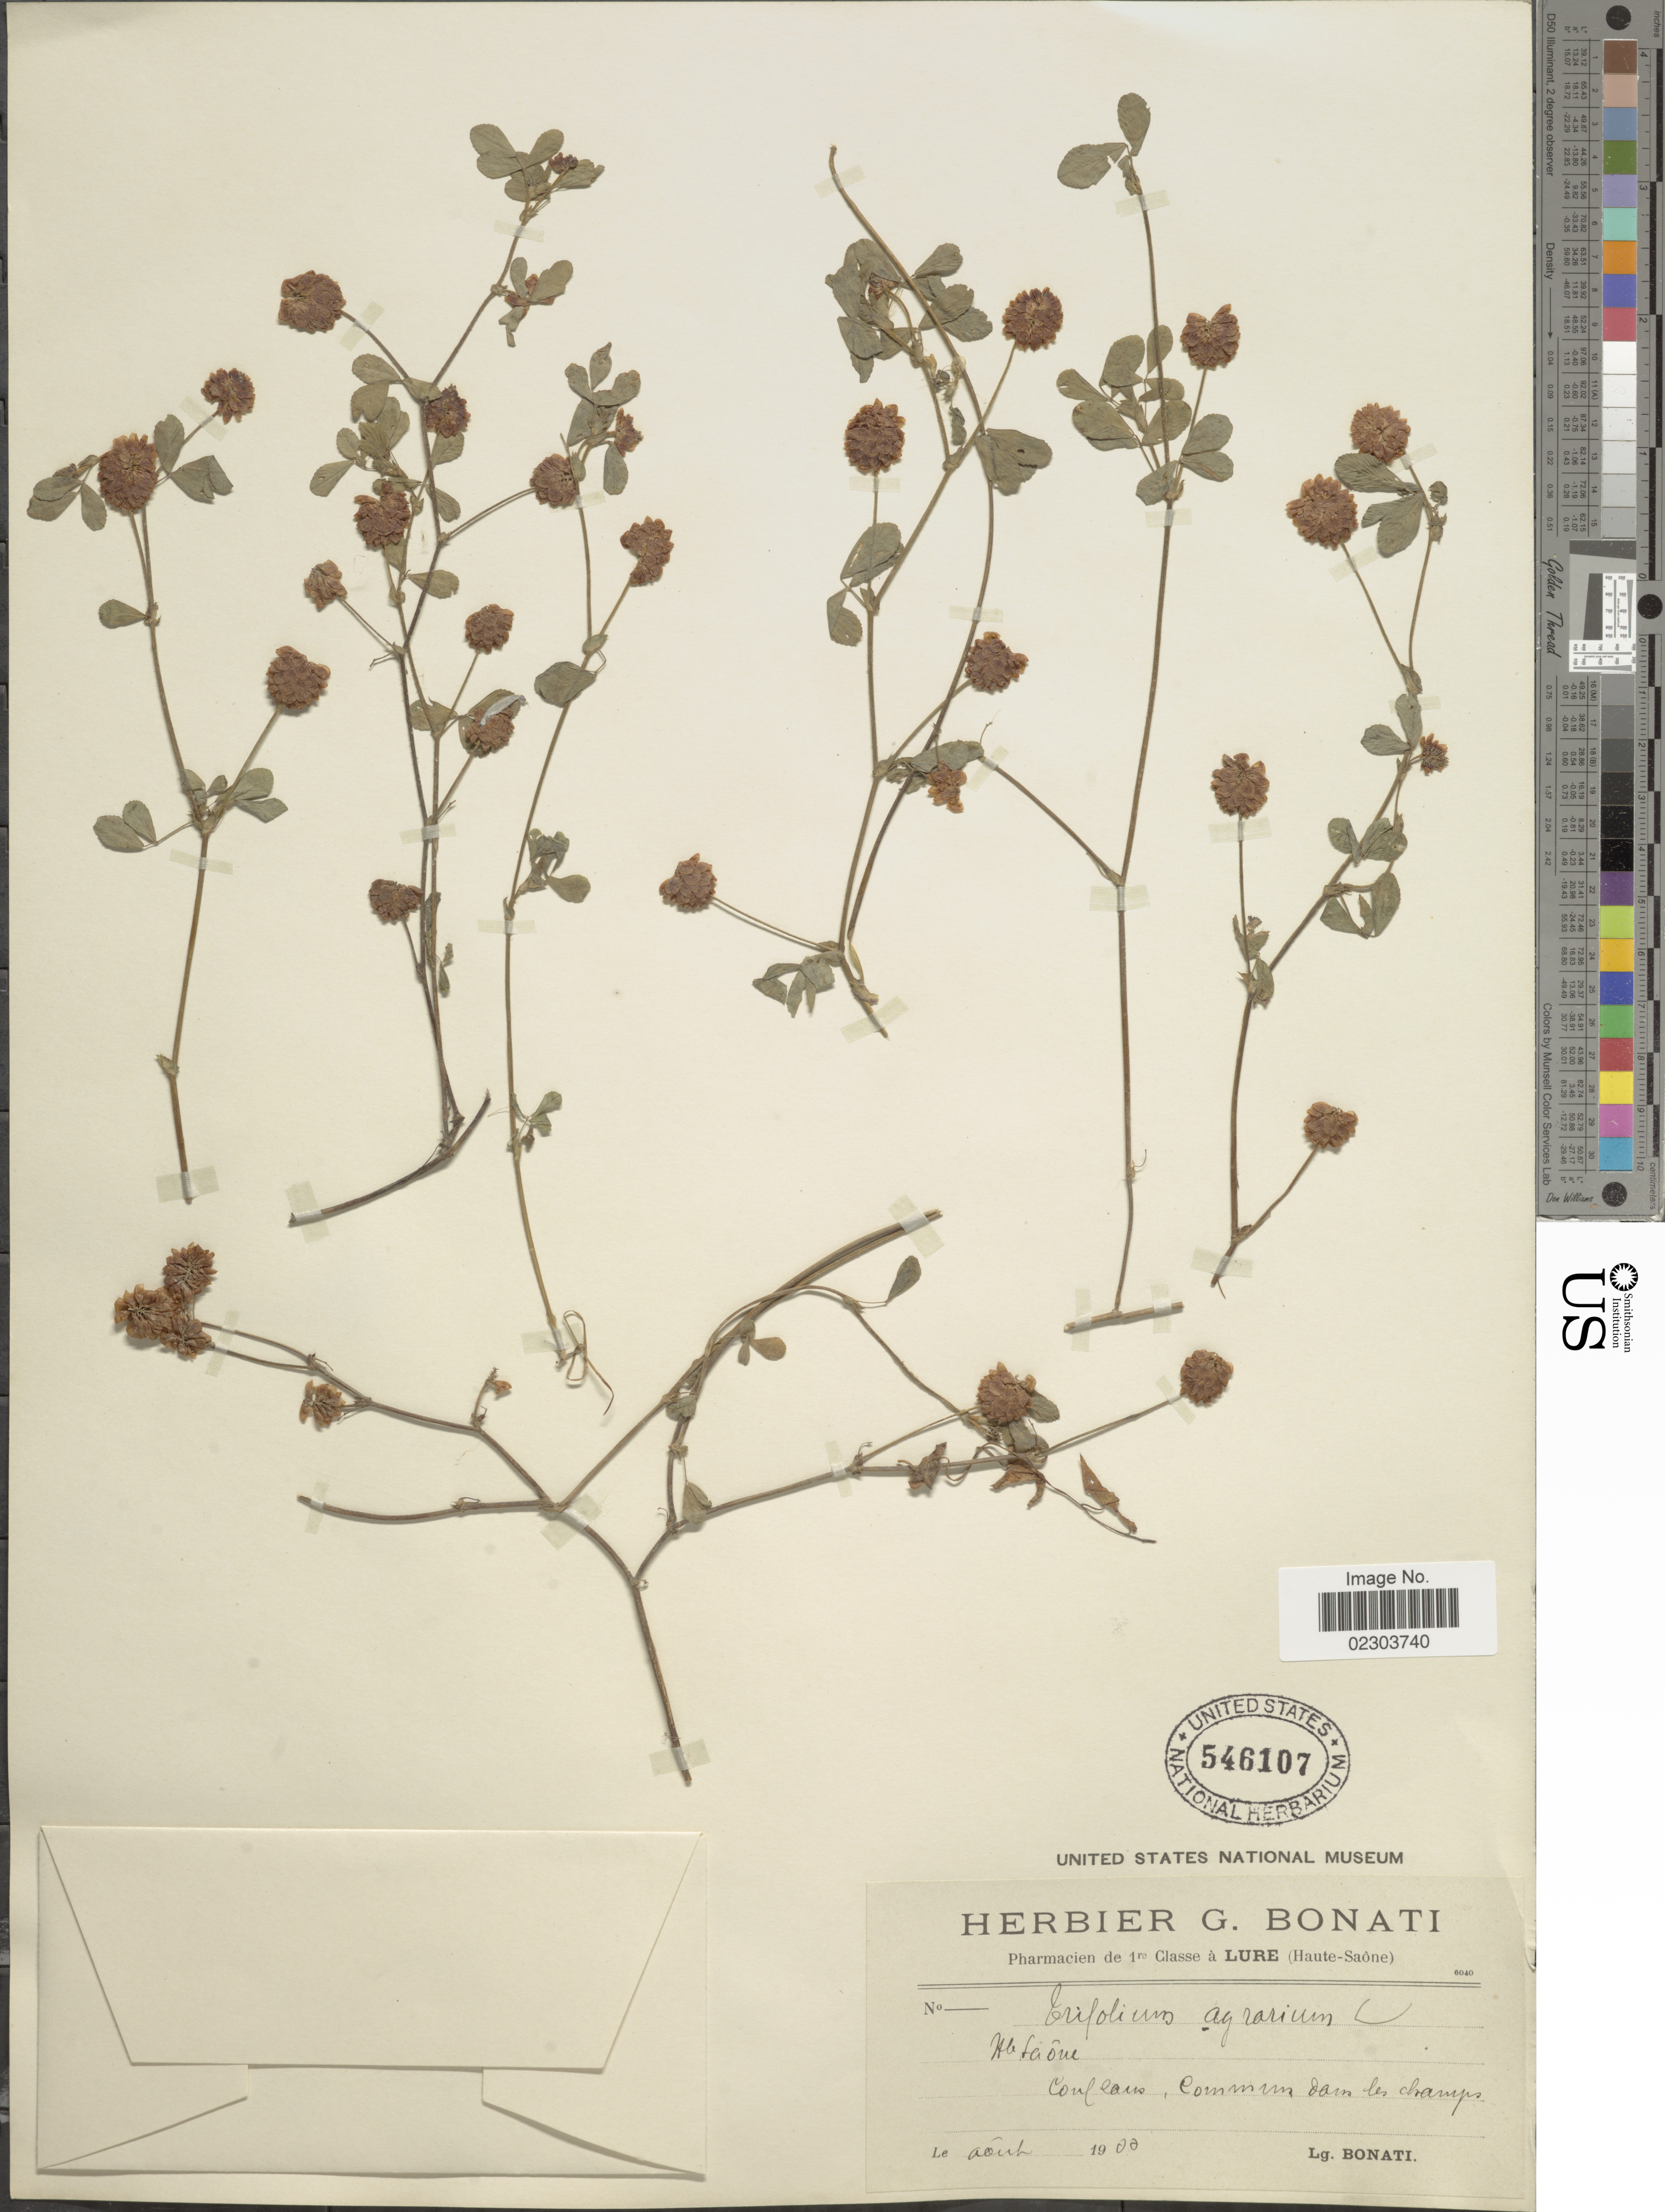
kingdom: Plantae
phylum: Tracheophyta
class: Magnoliopsida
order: Fabales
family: Fabaceae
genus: Trifolium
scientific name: Trifolium agrarium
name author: L.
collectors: -. Bonati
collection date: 1922-08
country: France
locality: Hte Saoune, Conflaus, comm darn les champs [interpreted]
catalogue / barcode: US 546107